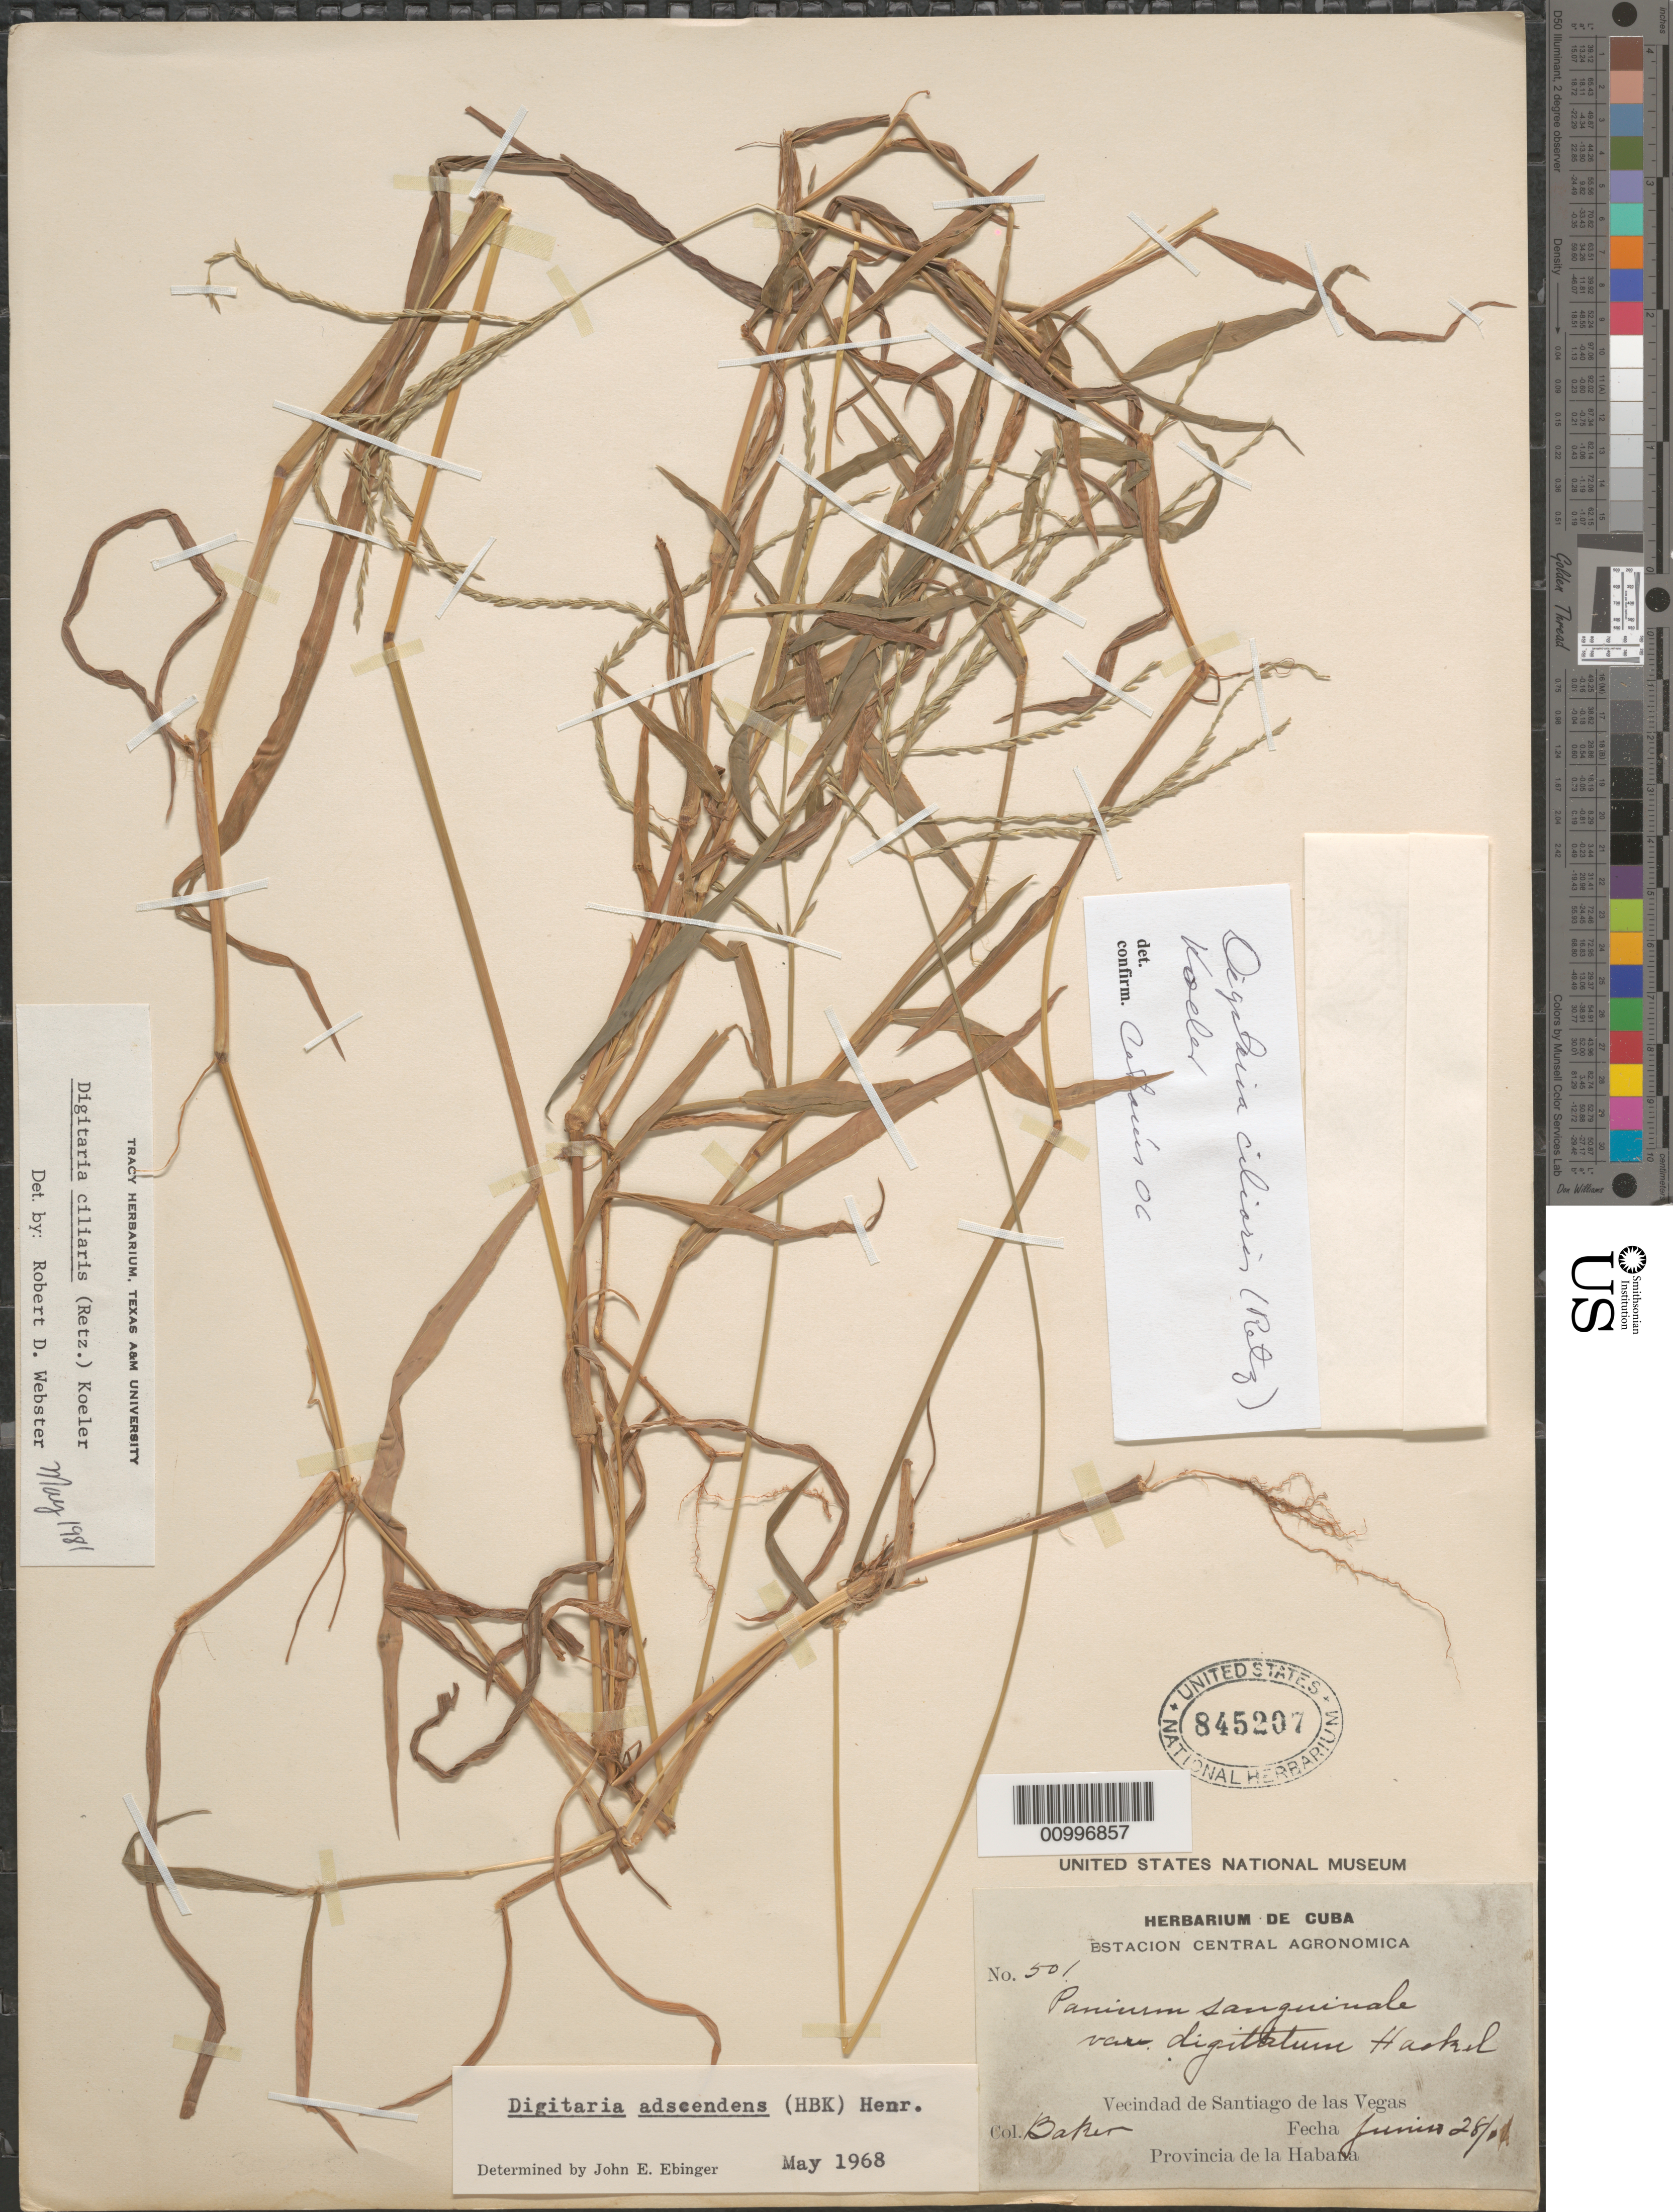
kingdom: Plantae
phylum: Tracheophyta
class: Liliopsida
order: Poales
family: Poaceae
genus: Digitaria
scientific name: Digitaria ciliaris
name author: (Retz.) Koeler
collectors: C. F. Baker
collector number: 501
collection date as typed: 28 Jan 1904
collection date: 1904-01-28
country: Cuba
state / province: La Habana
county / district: Municipio Boyeros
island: Cuba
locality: Santiago de las Vegas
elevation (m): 97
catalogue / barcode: US 845207